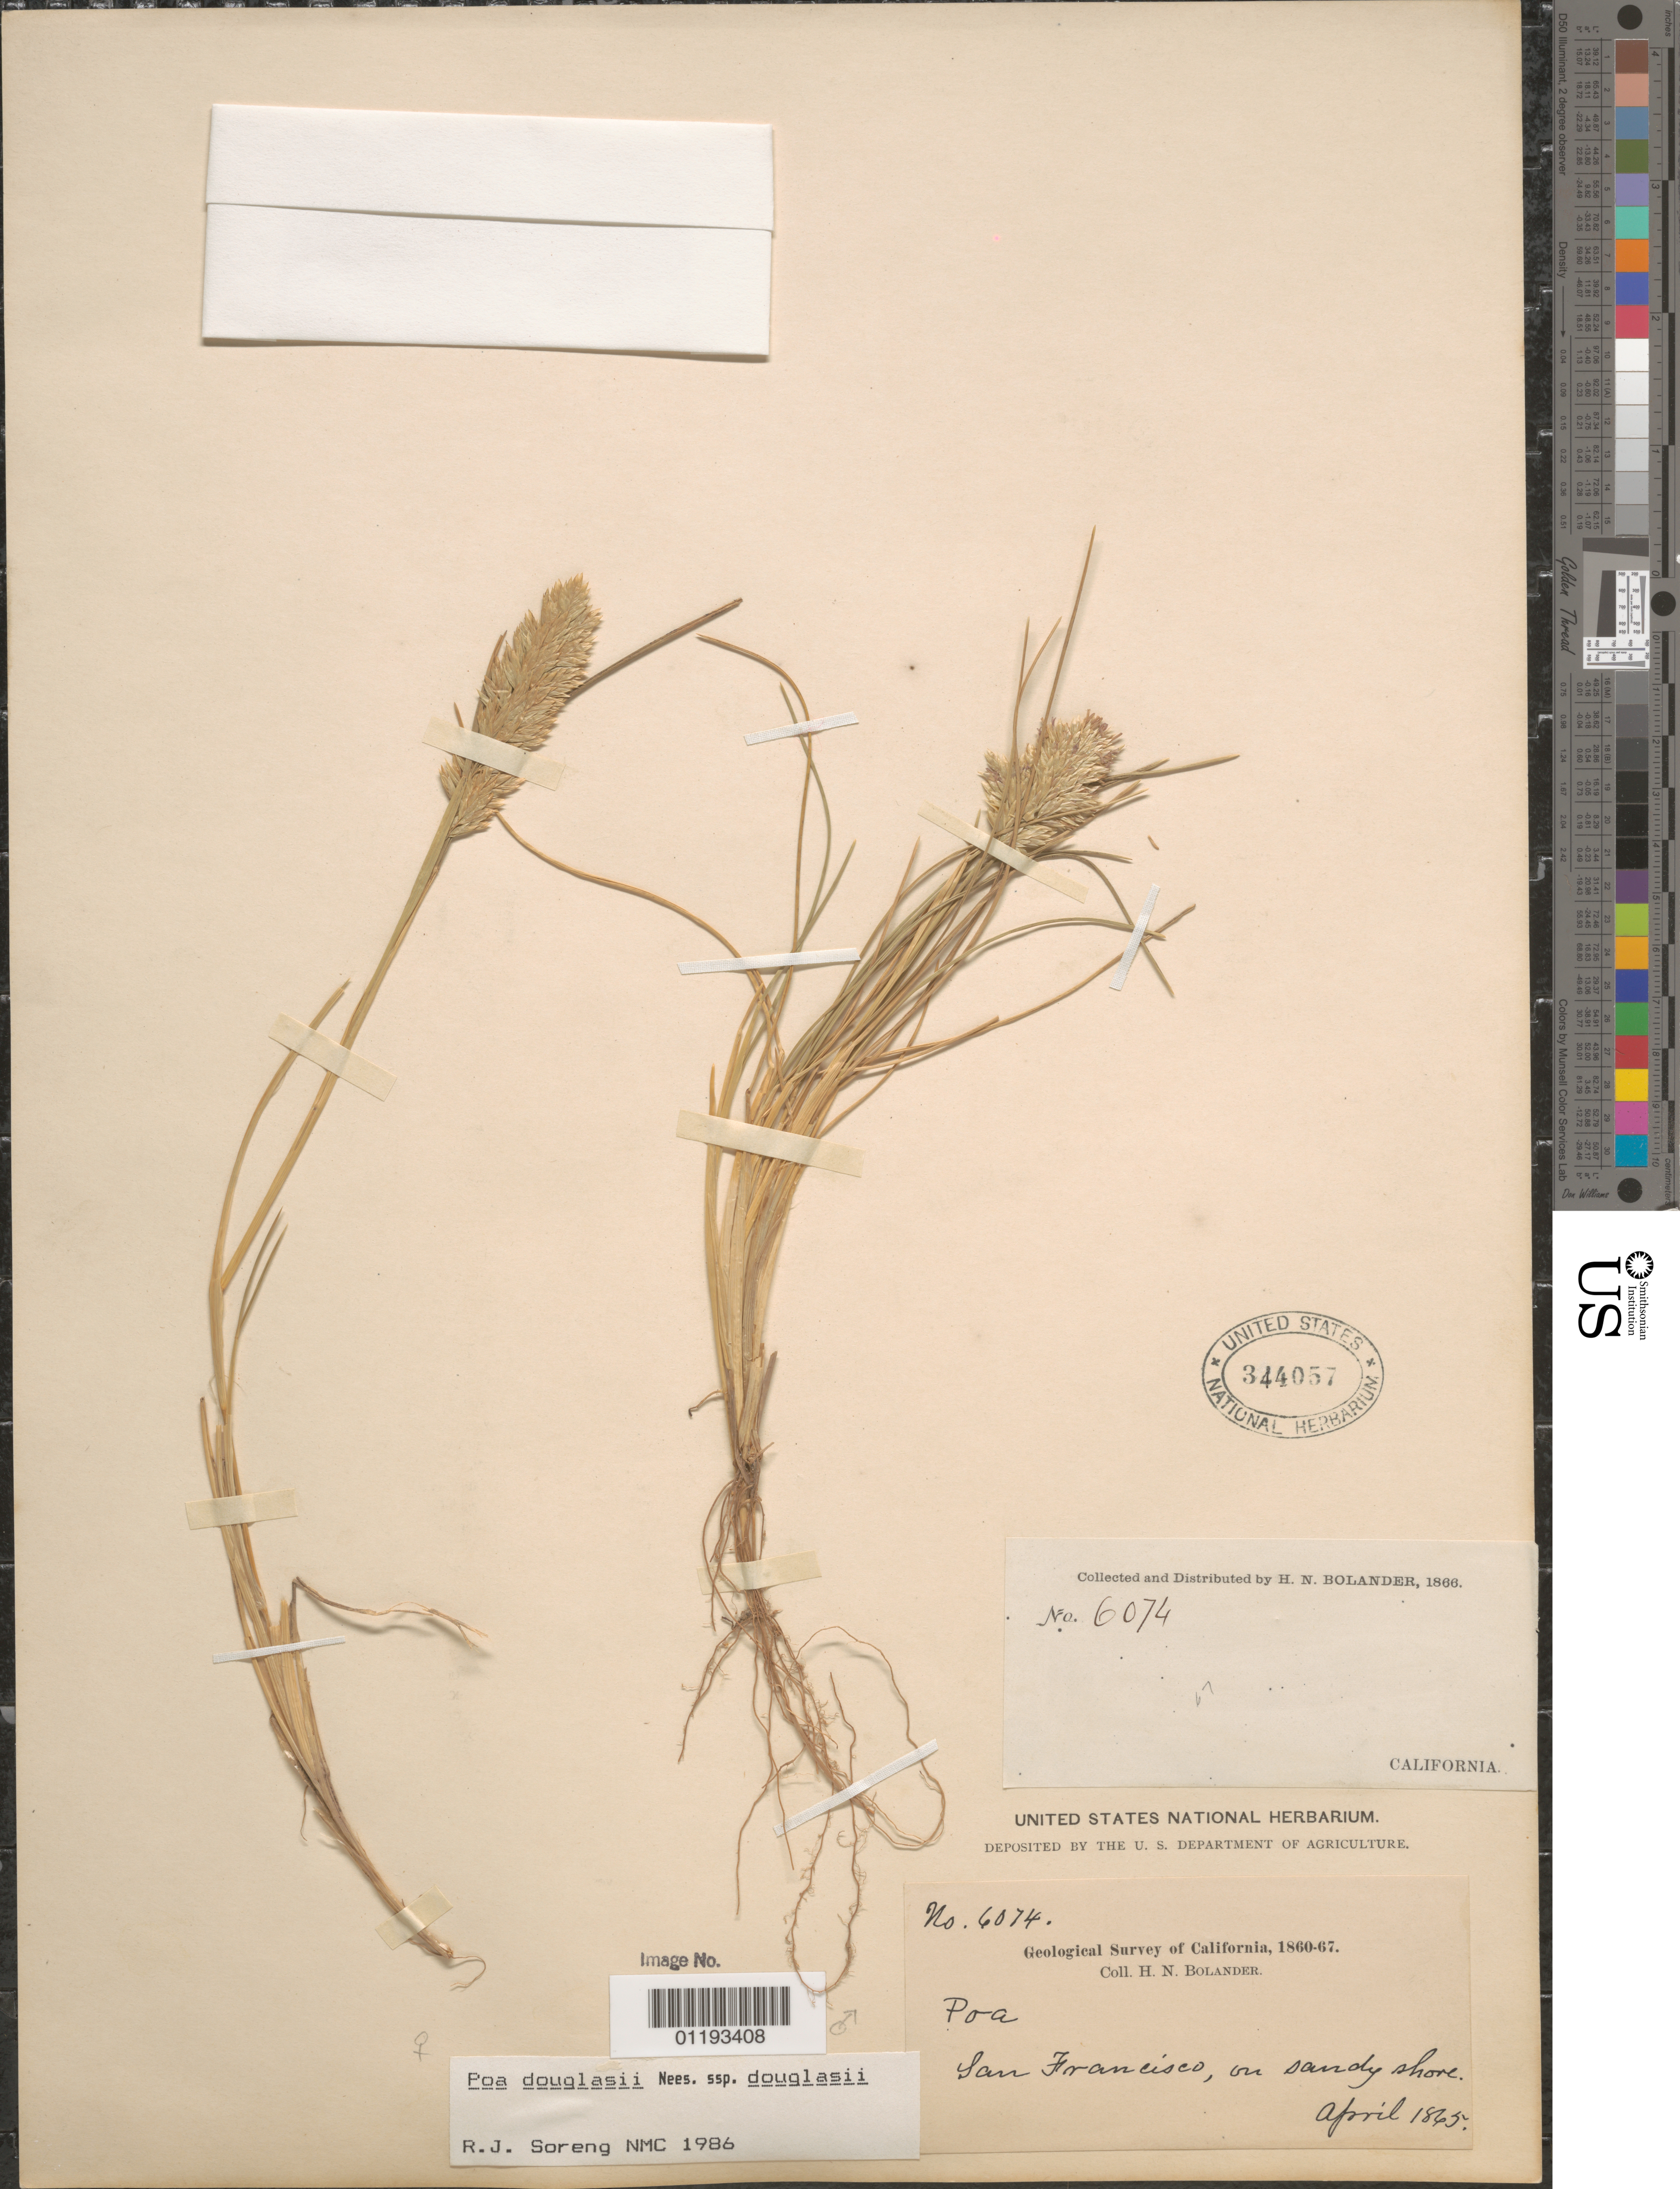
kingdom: Plantae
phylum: Tracheophyta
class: Liliopsida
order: Poales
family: Poaceae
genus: Poa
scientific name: Poa douglasii subsp. douglasii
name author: Nees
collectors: H. Bolander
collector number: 6074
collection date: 1865-04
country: United States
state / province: California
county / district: San Francisco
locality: San Francisco.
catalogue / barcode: US 344057